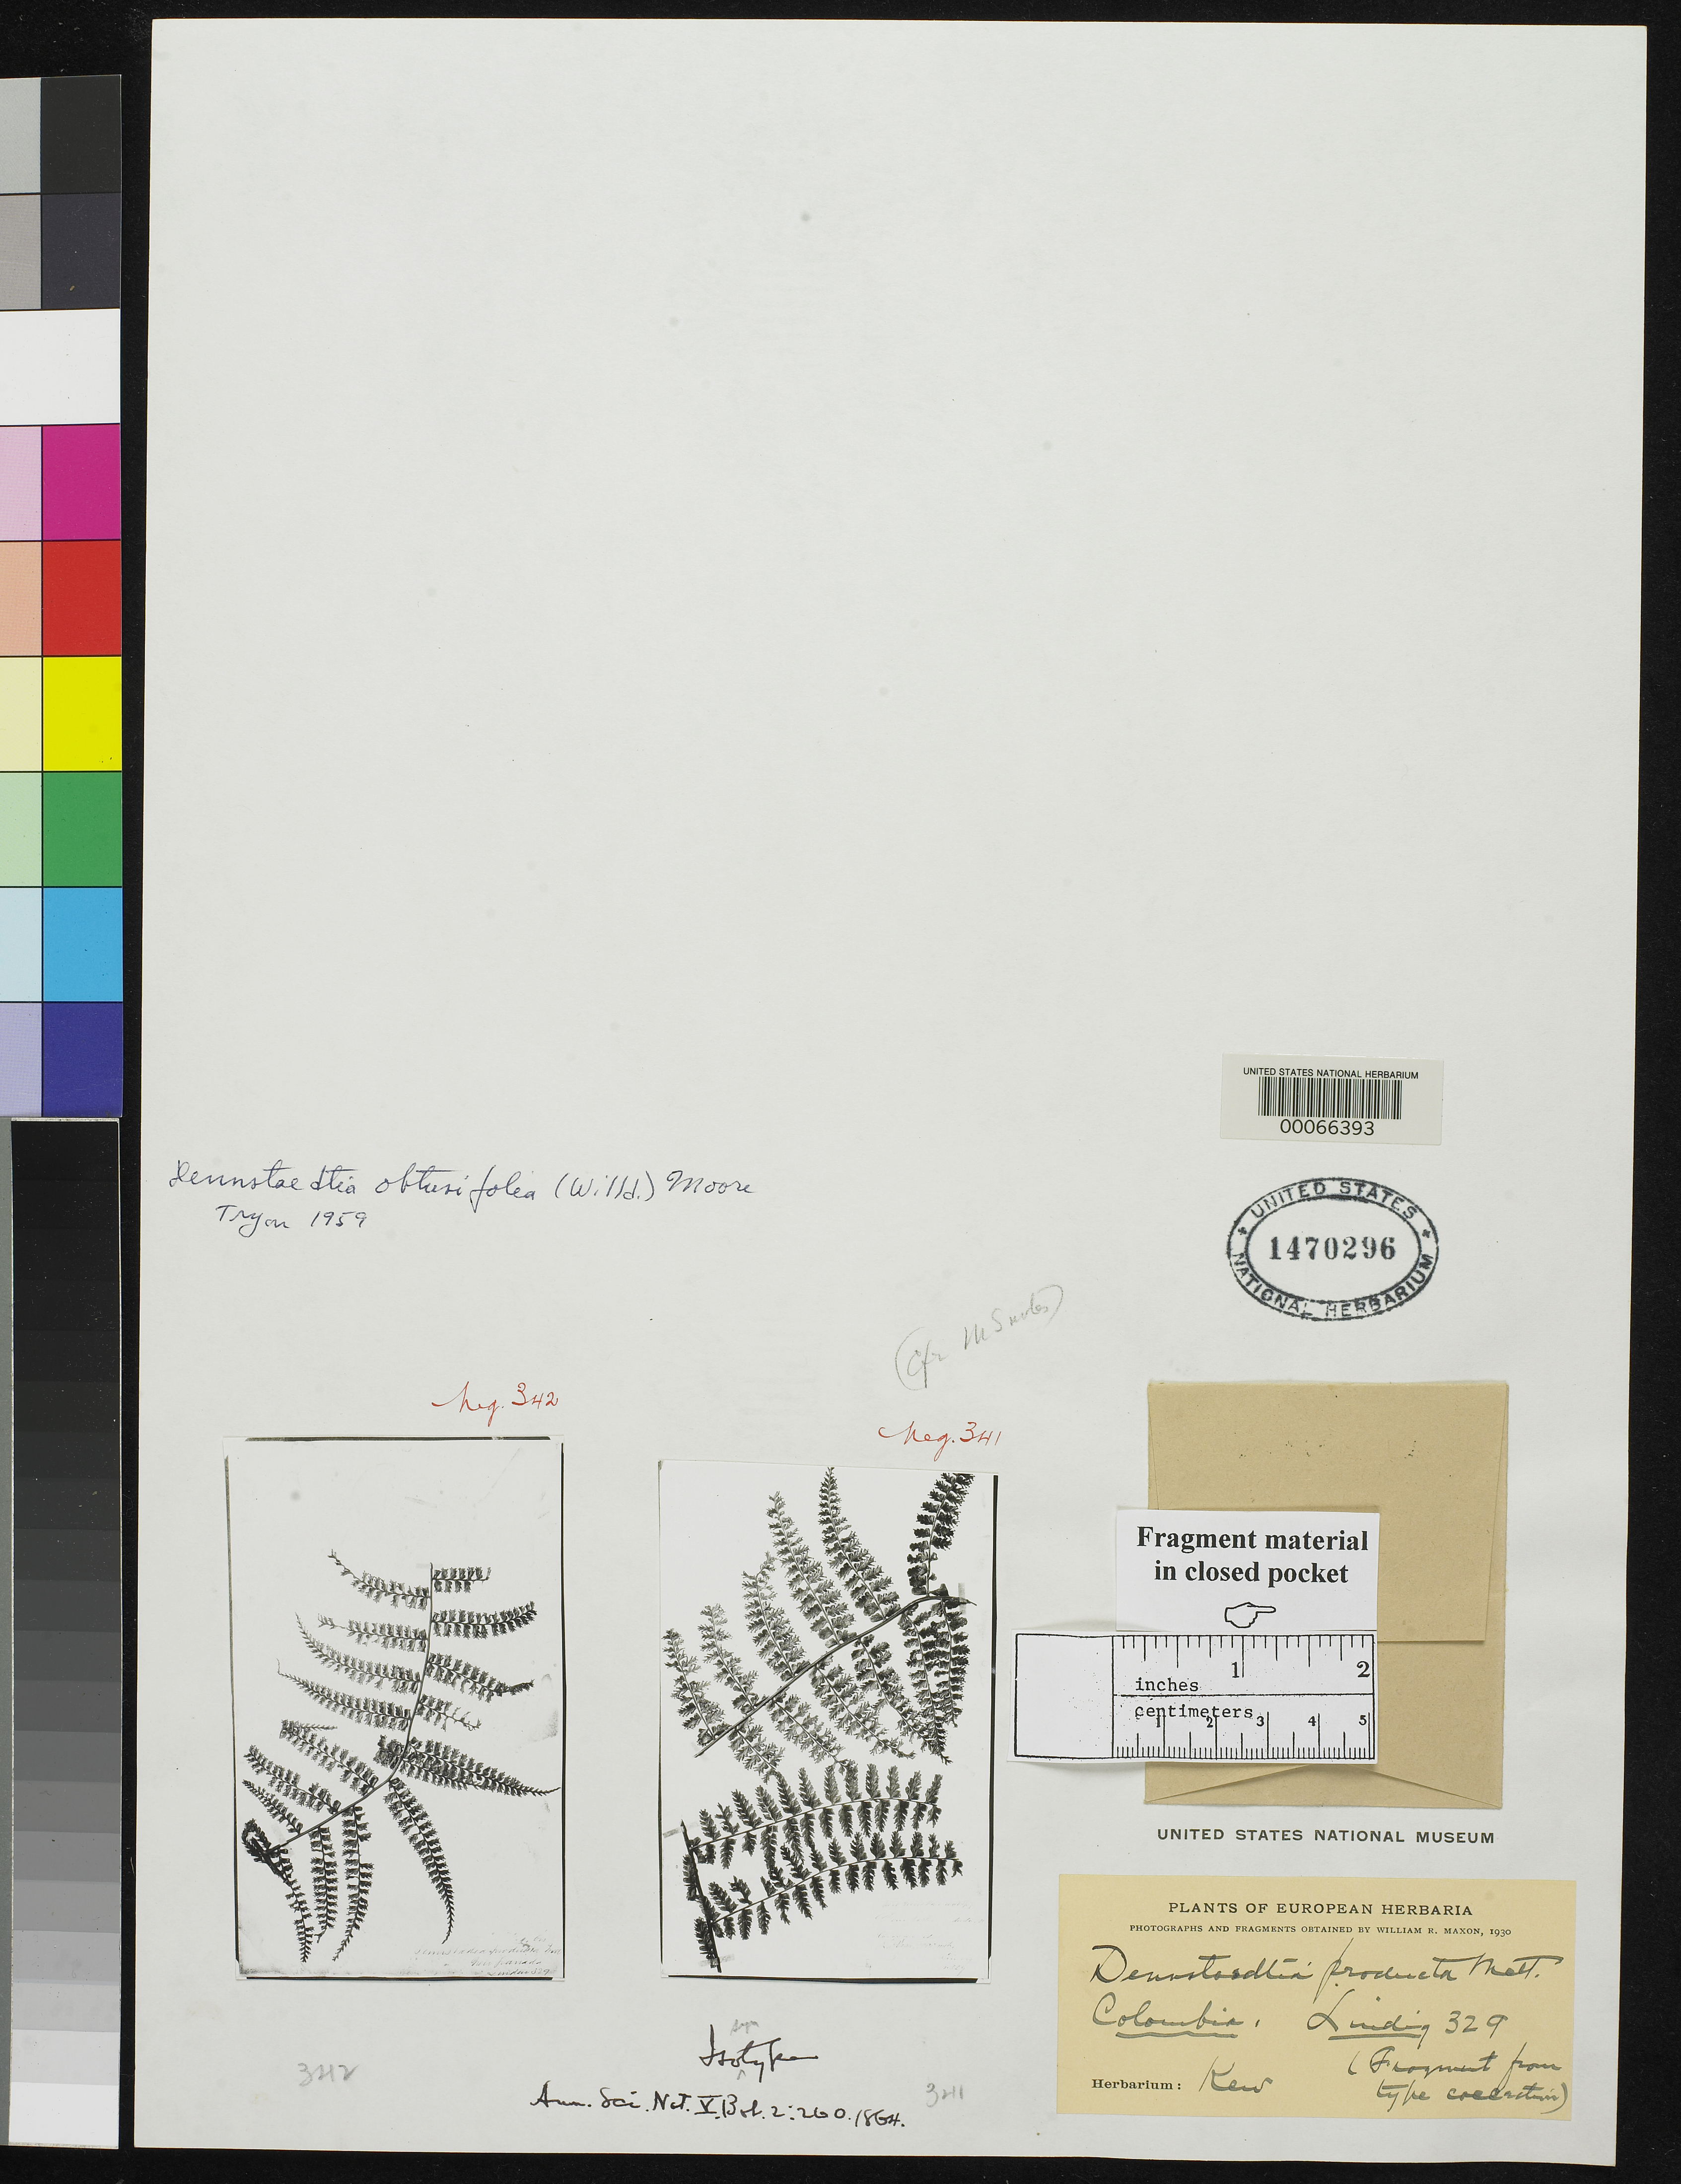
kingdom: Plantae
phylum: Tracheophyta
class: Polypodiopsida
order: Polypodiales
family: Dennstaedtiaceae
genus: Dennstaedtia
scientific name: Dennstaedtia producta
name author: Mett.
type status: Type Collection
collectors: A. Lindig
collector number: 329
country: Colombia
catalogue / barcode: US 1470296